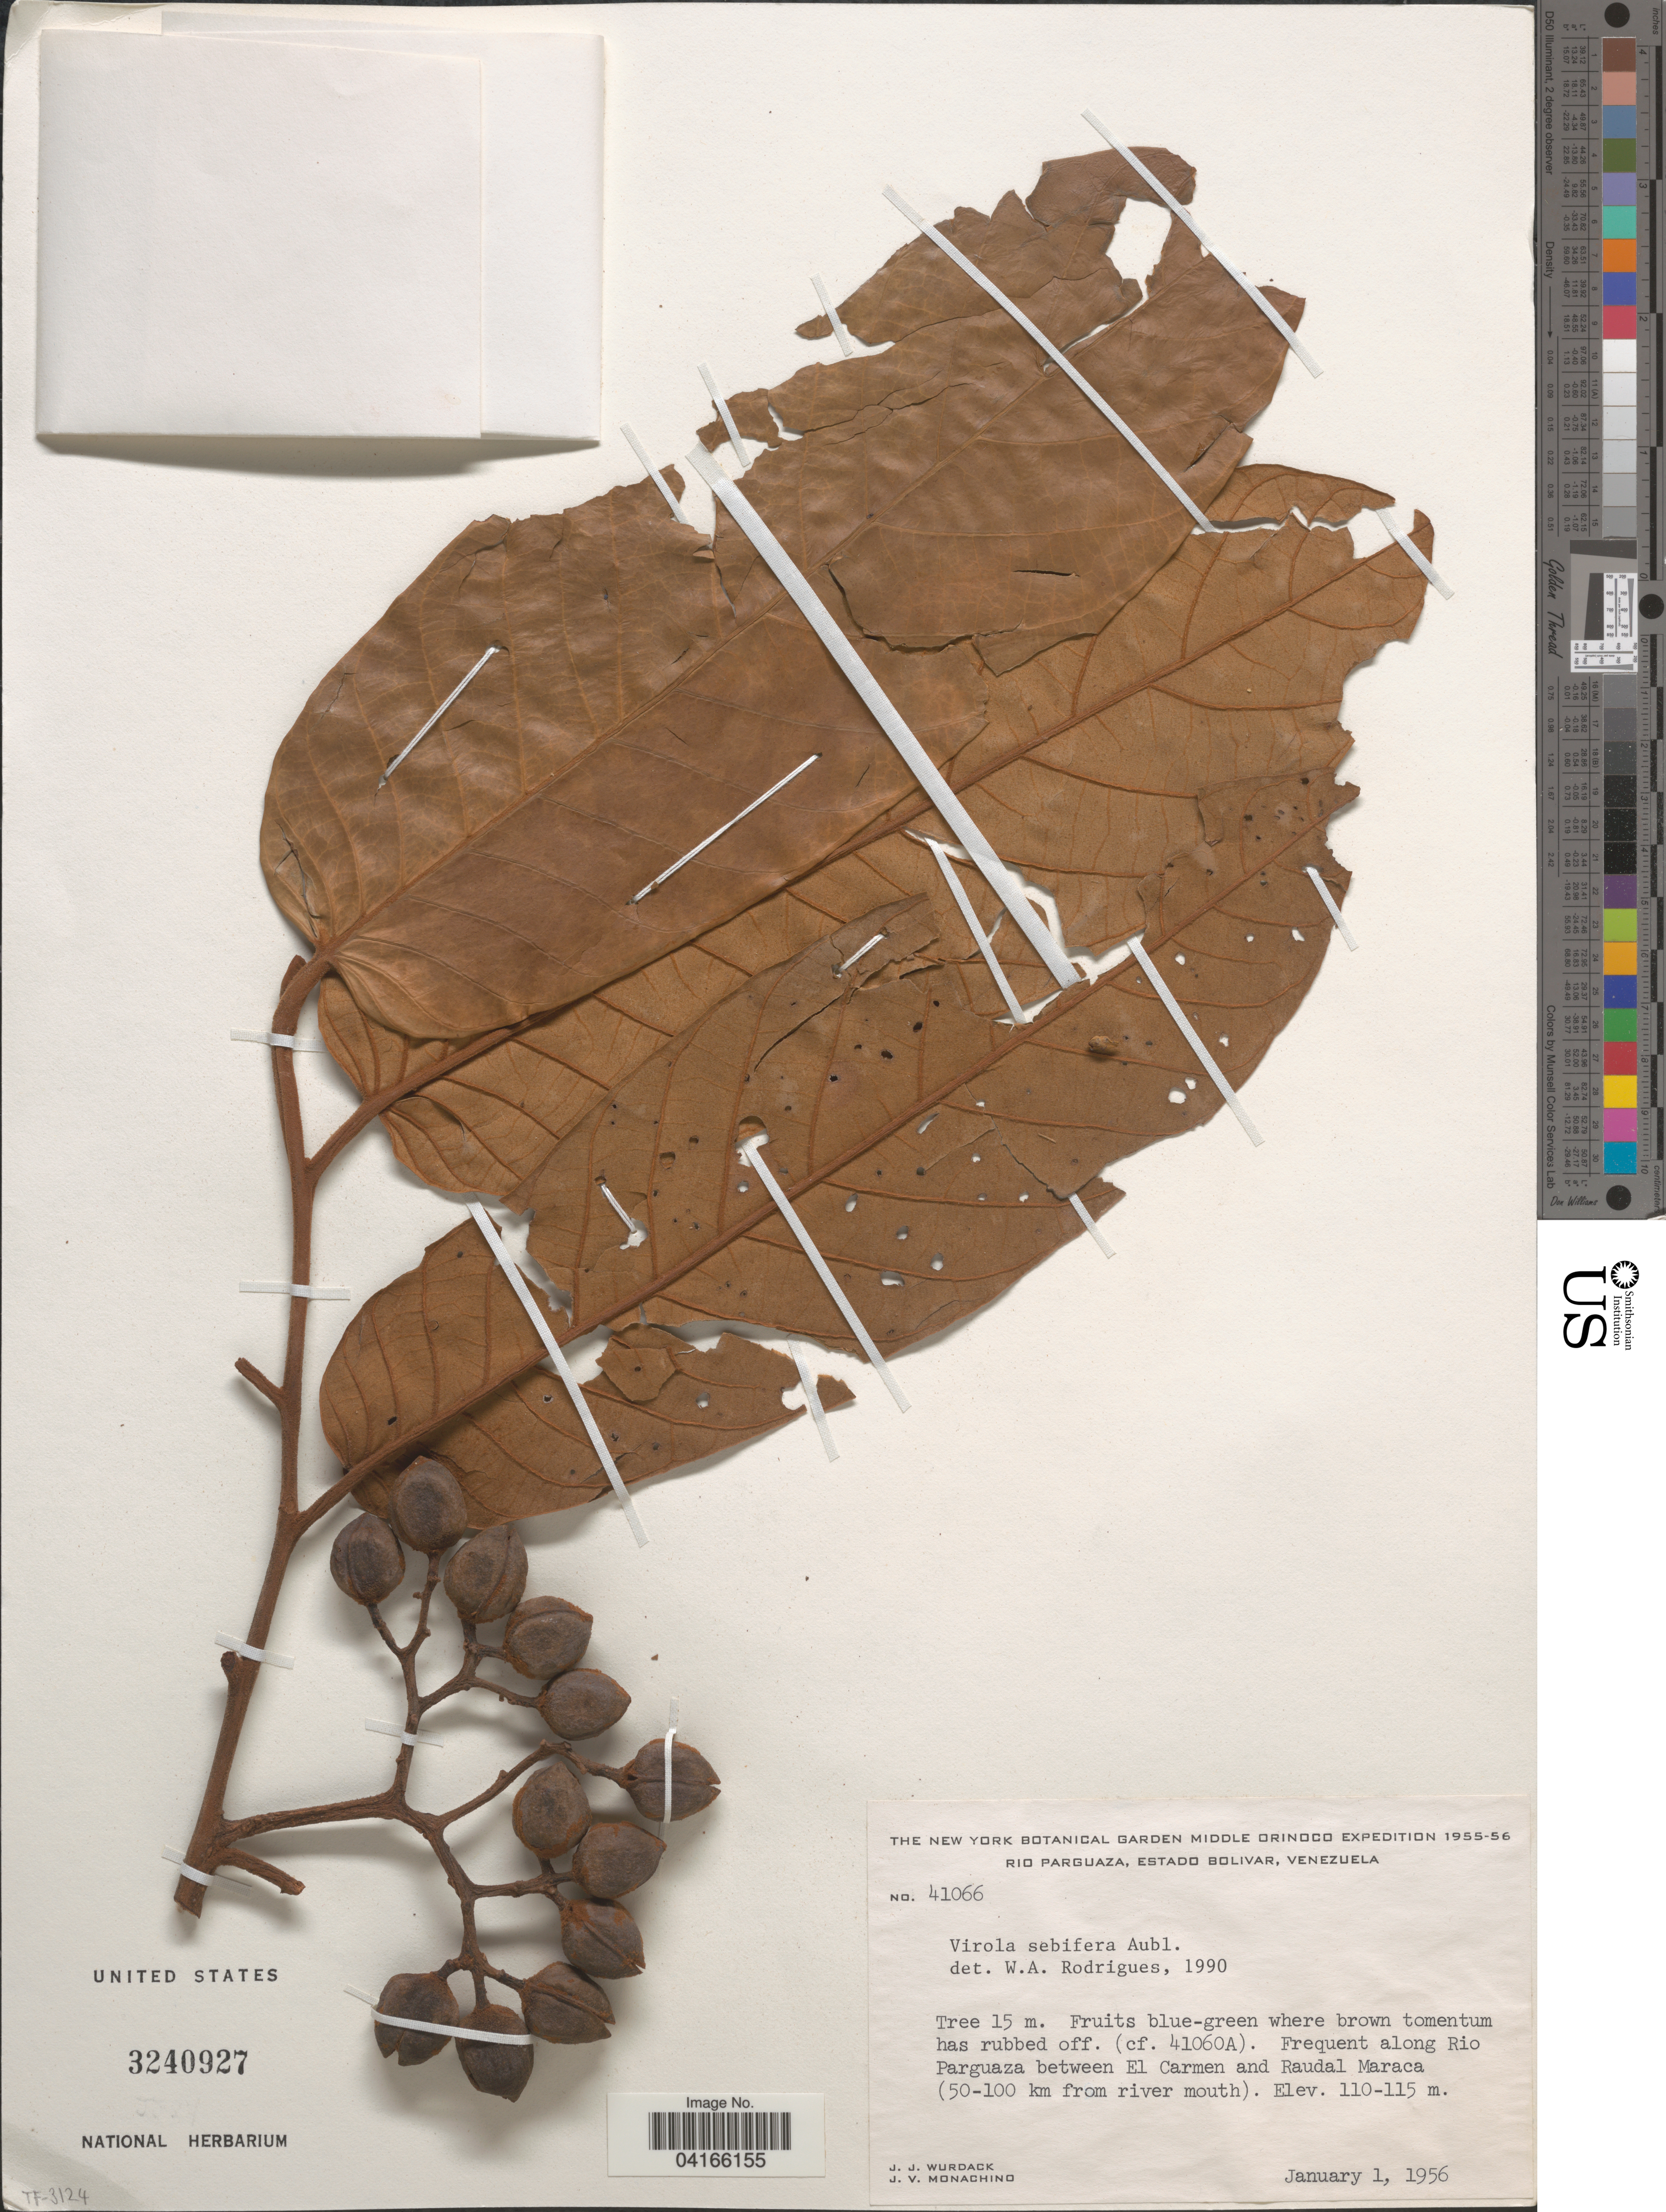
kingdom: Plantae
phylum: Tracheophyta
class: Magnoliopsida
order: Magnoliales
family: Myristicaceae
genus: Virola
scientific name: Virola sebifera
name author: Aubl.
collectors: J. J. Wurdack & J. V. Monachino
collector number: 41066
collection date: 1956-01-01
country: Venezuela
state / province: Bolivar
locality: The New York Botanical Garden Middle Orinoco Expedition 1955-56. Rio Parguaza. Frequent along Rio Parguaza between El Carmen and Raudal Maraca (50-100 km from river mouth).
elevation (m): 110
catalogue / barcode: US 3240927